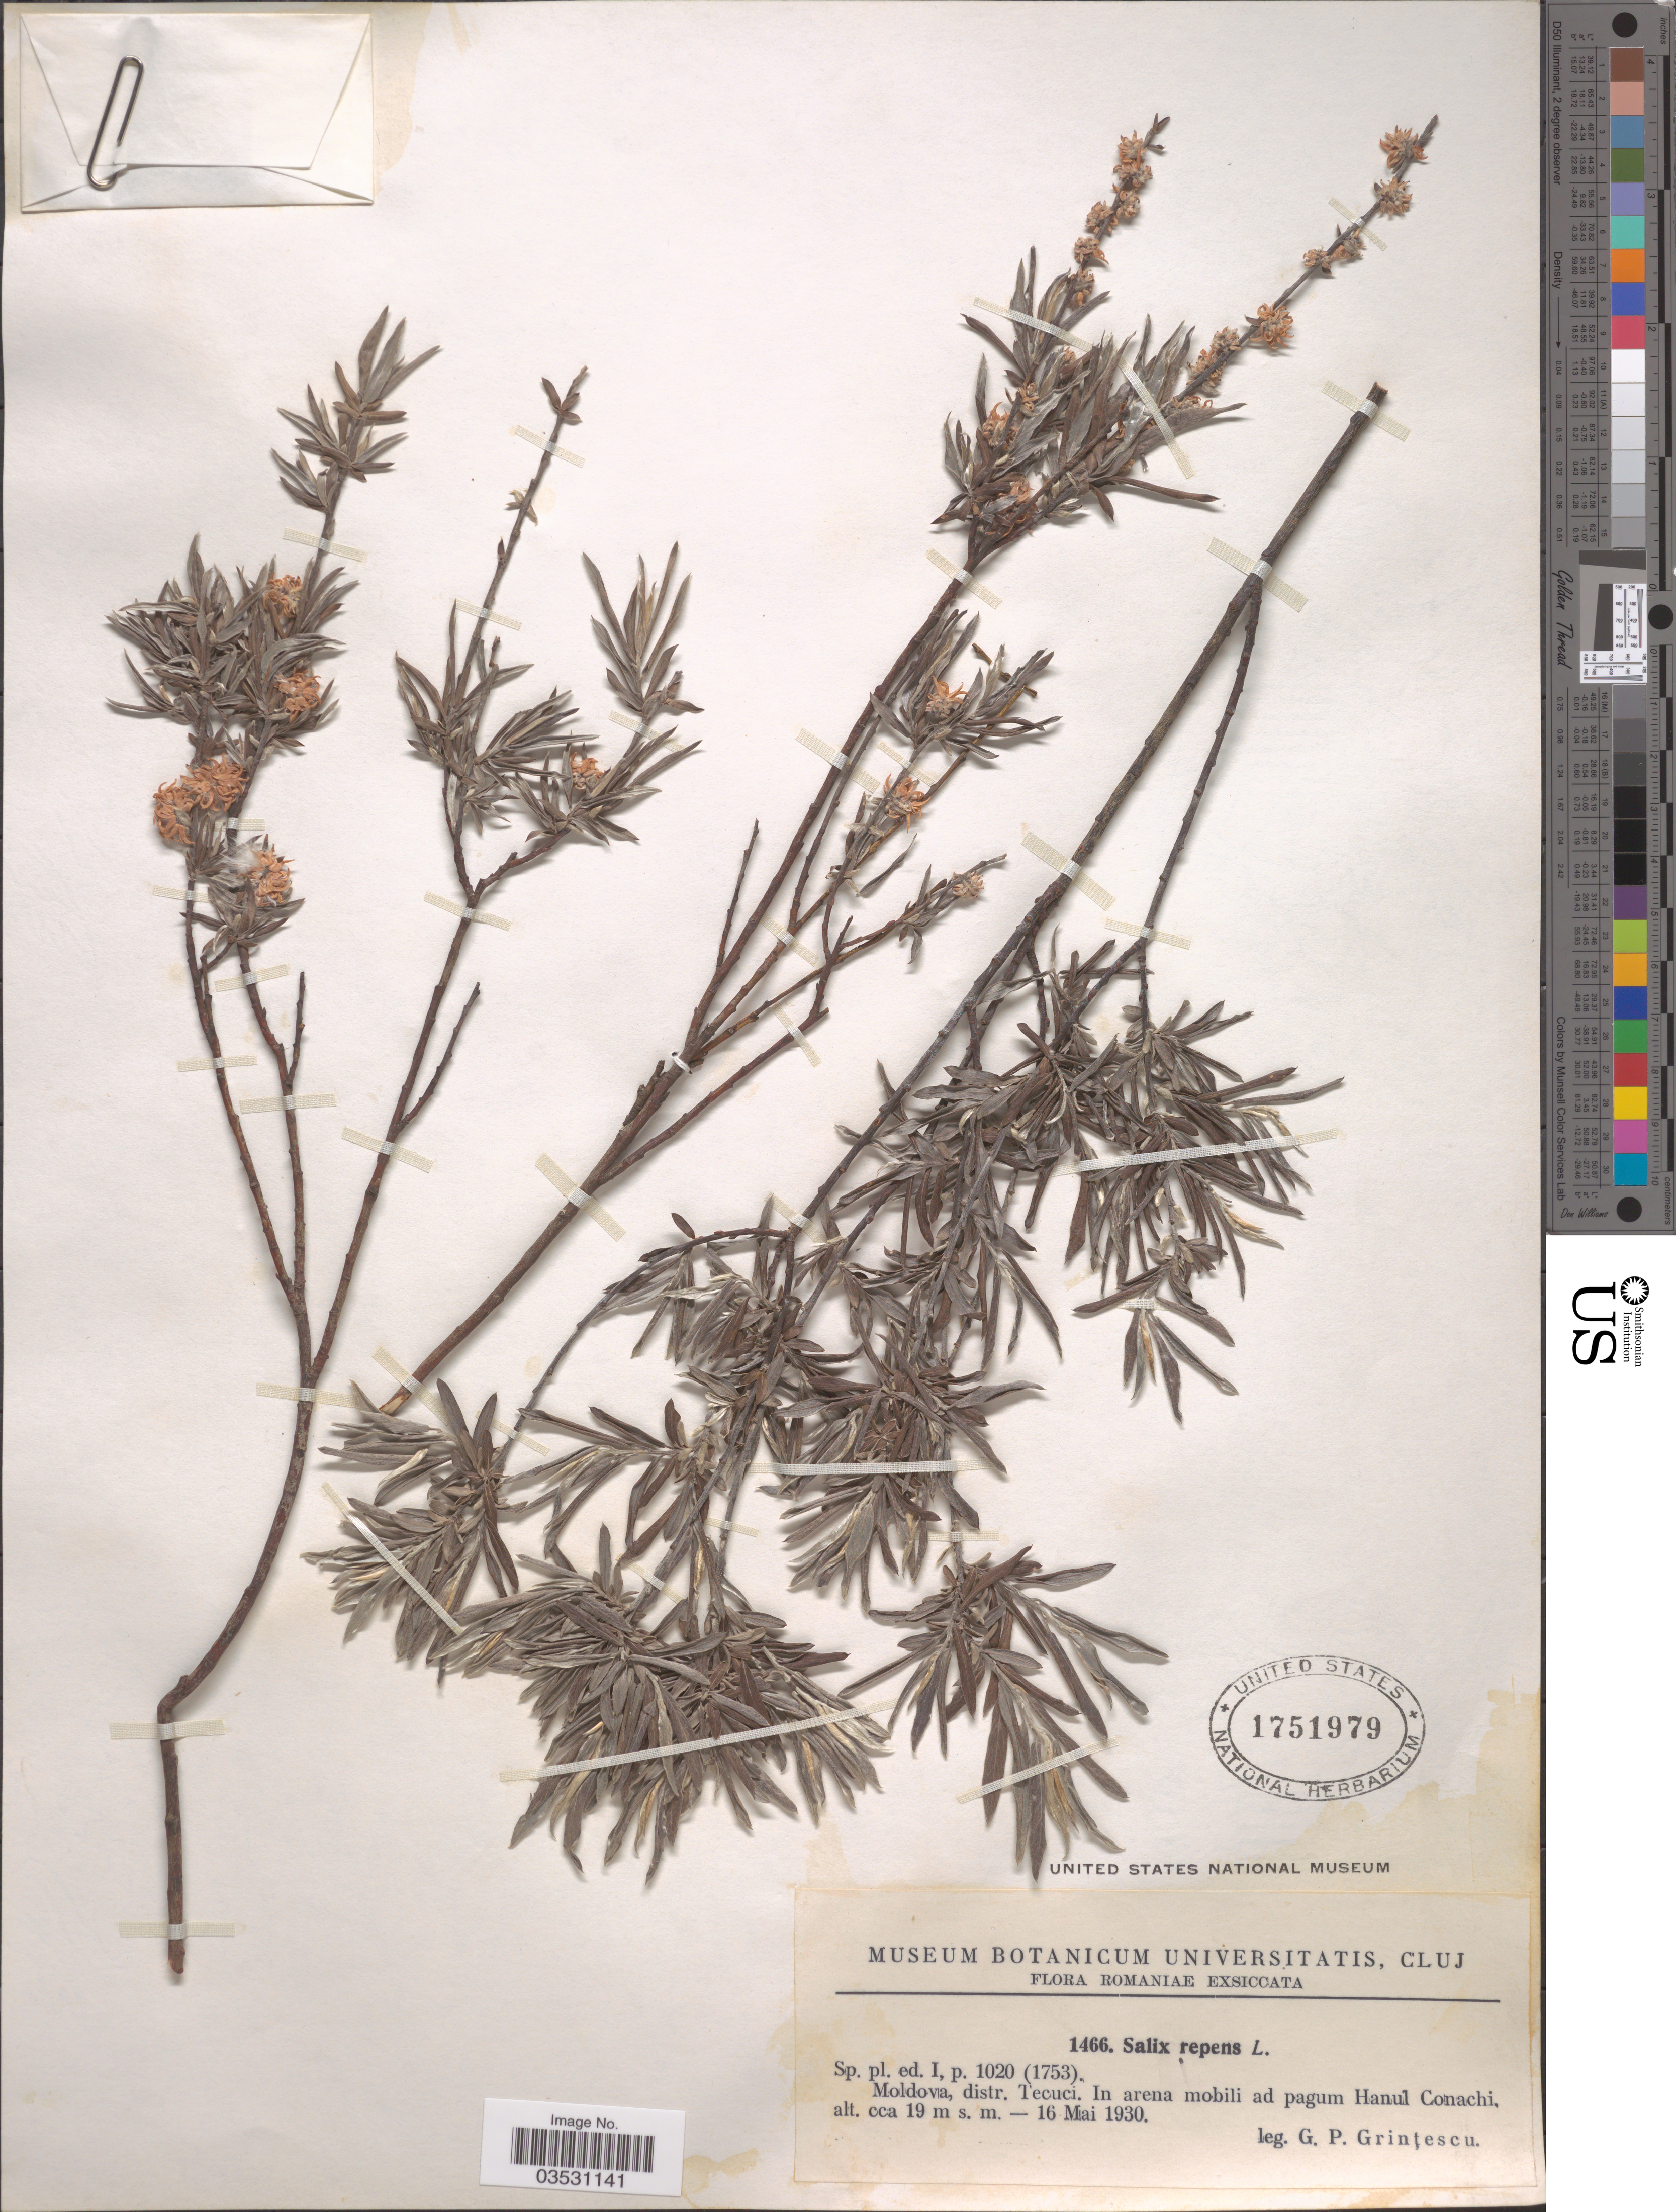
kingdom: Plantae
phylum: Tracheophyta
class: Magnoliopsida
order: Malpighiales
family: Salicaceae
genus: Salix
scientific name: Salix repens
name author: L.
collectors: G. Grintescu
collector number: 1466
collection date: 1930-05-16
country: Moldova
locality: Distr. Tecuci. In arena mobili ad pagum Hanul Conachi.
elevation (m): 19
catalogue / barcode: US 1751979